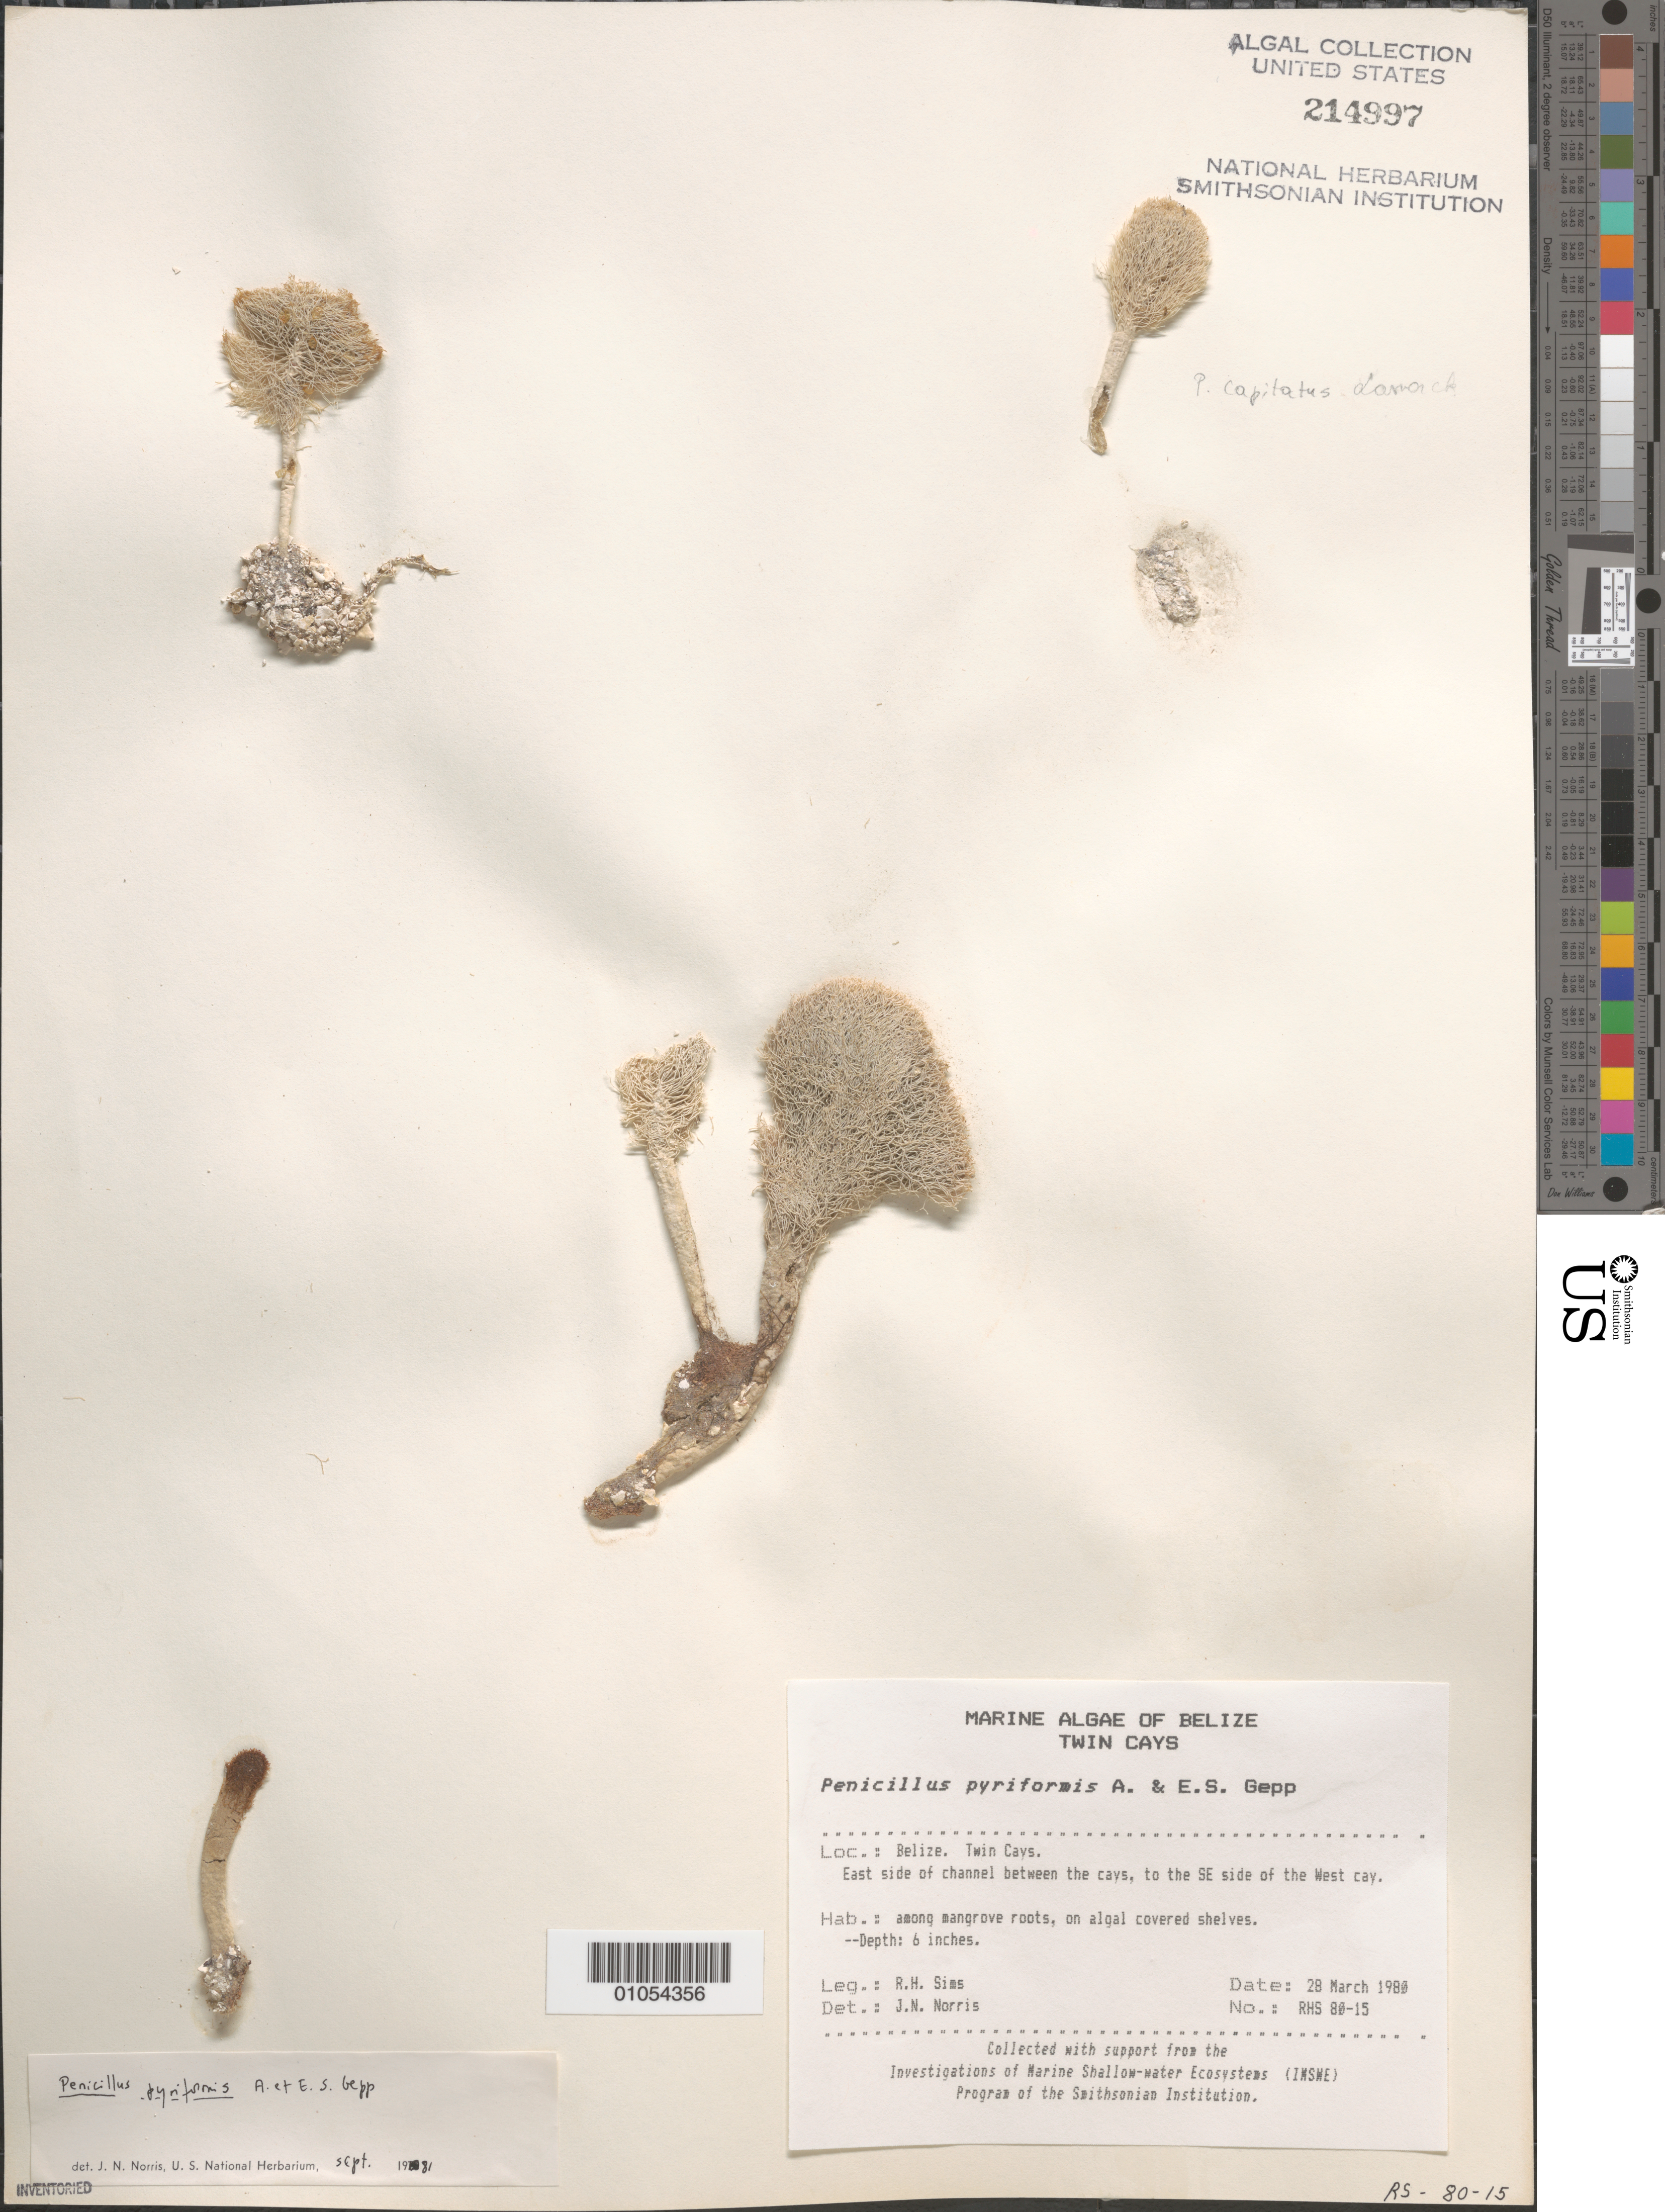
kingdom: Plantae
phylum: Chlorophyta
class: Ulvophyceae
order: Bryopsidales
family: Udoteaceae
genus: Penicillus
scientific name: Penicillus pyriformis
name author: A. Gepp & E. Gepp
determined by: Norris, James N.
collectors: R. H. Sims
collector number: RHS 80-15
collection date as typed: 28 Mar 1980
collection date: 1980-03-28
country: Belize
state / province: Stann Creek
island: West Cay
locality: East side of channel between Twin Cays, to southeast side of West Cay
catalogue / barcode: US 214997